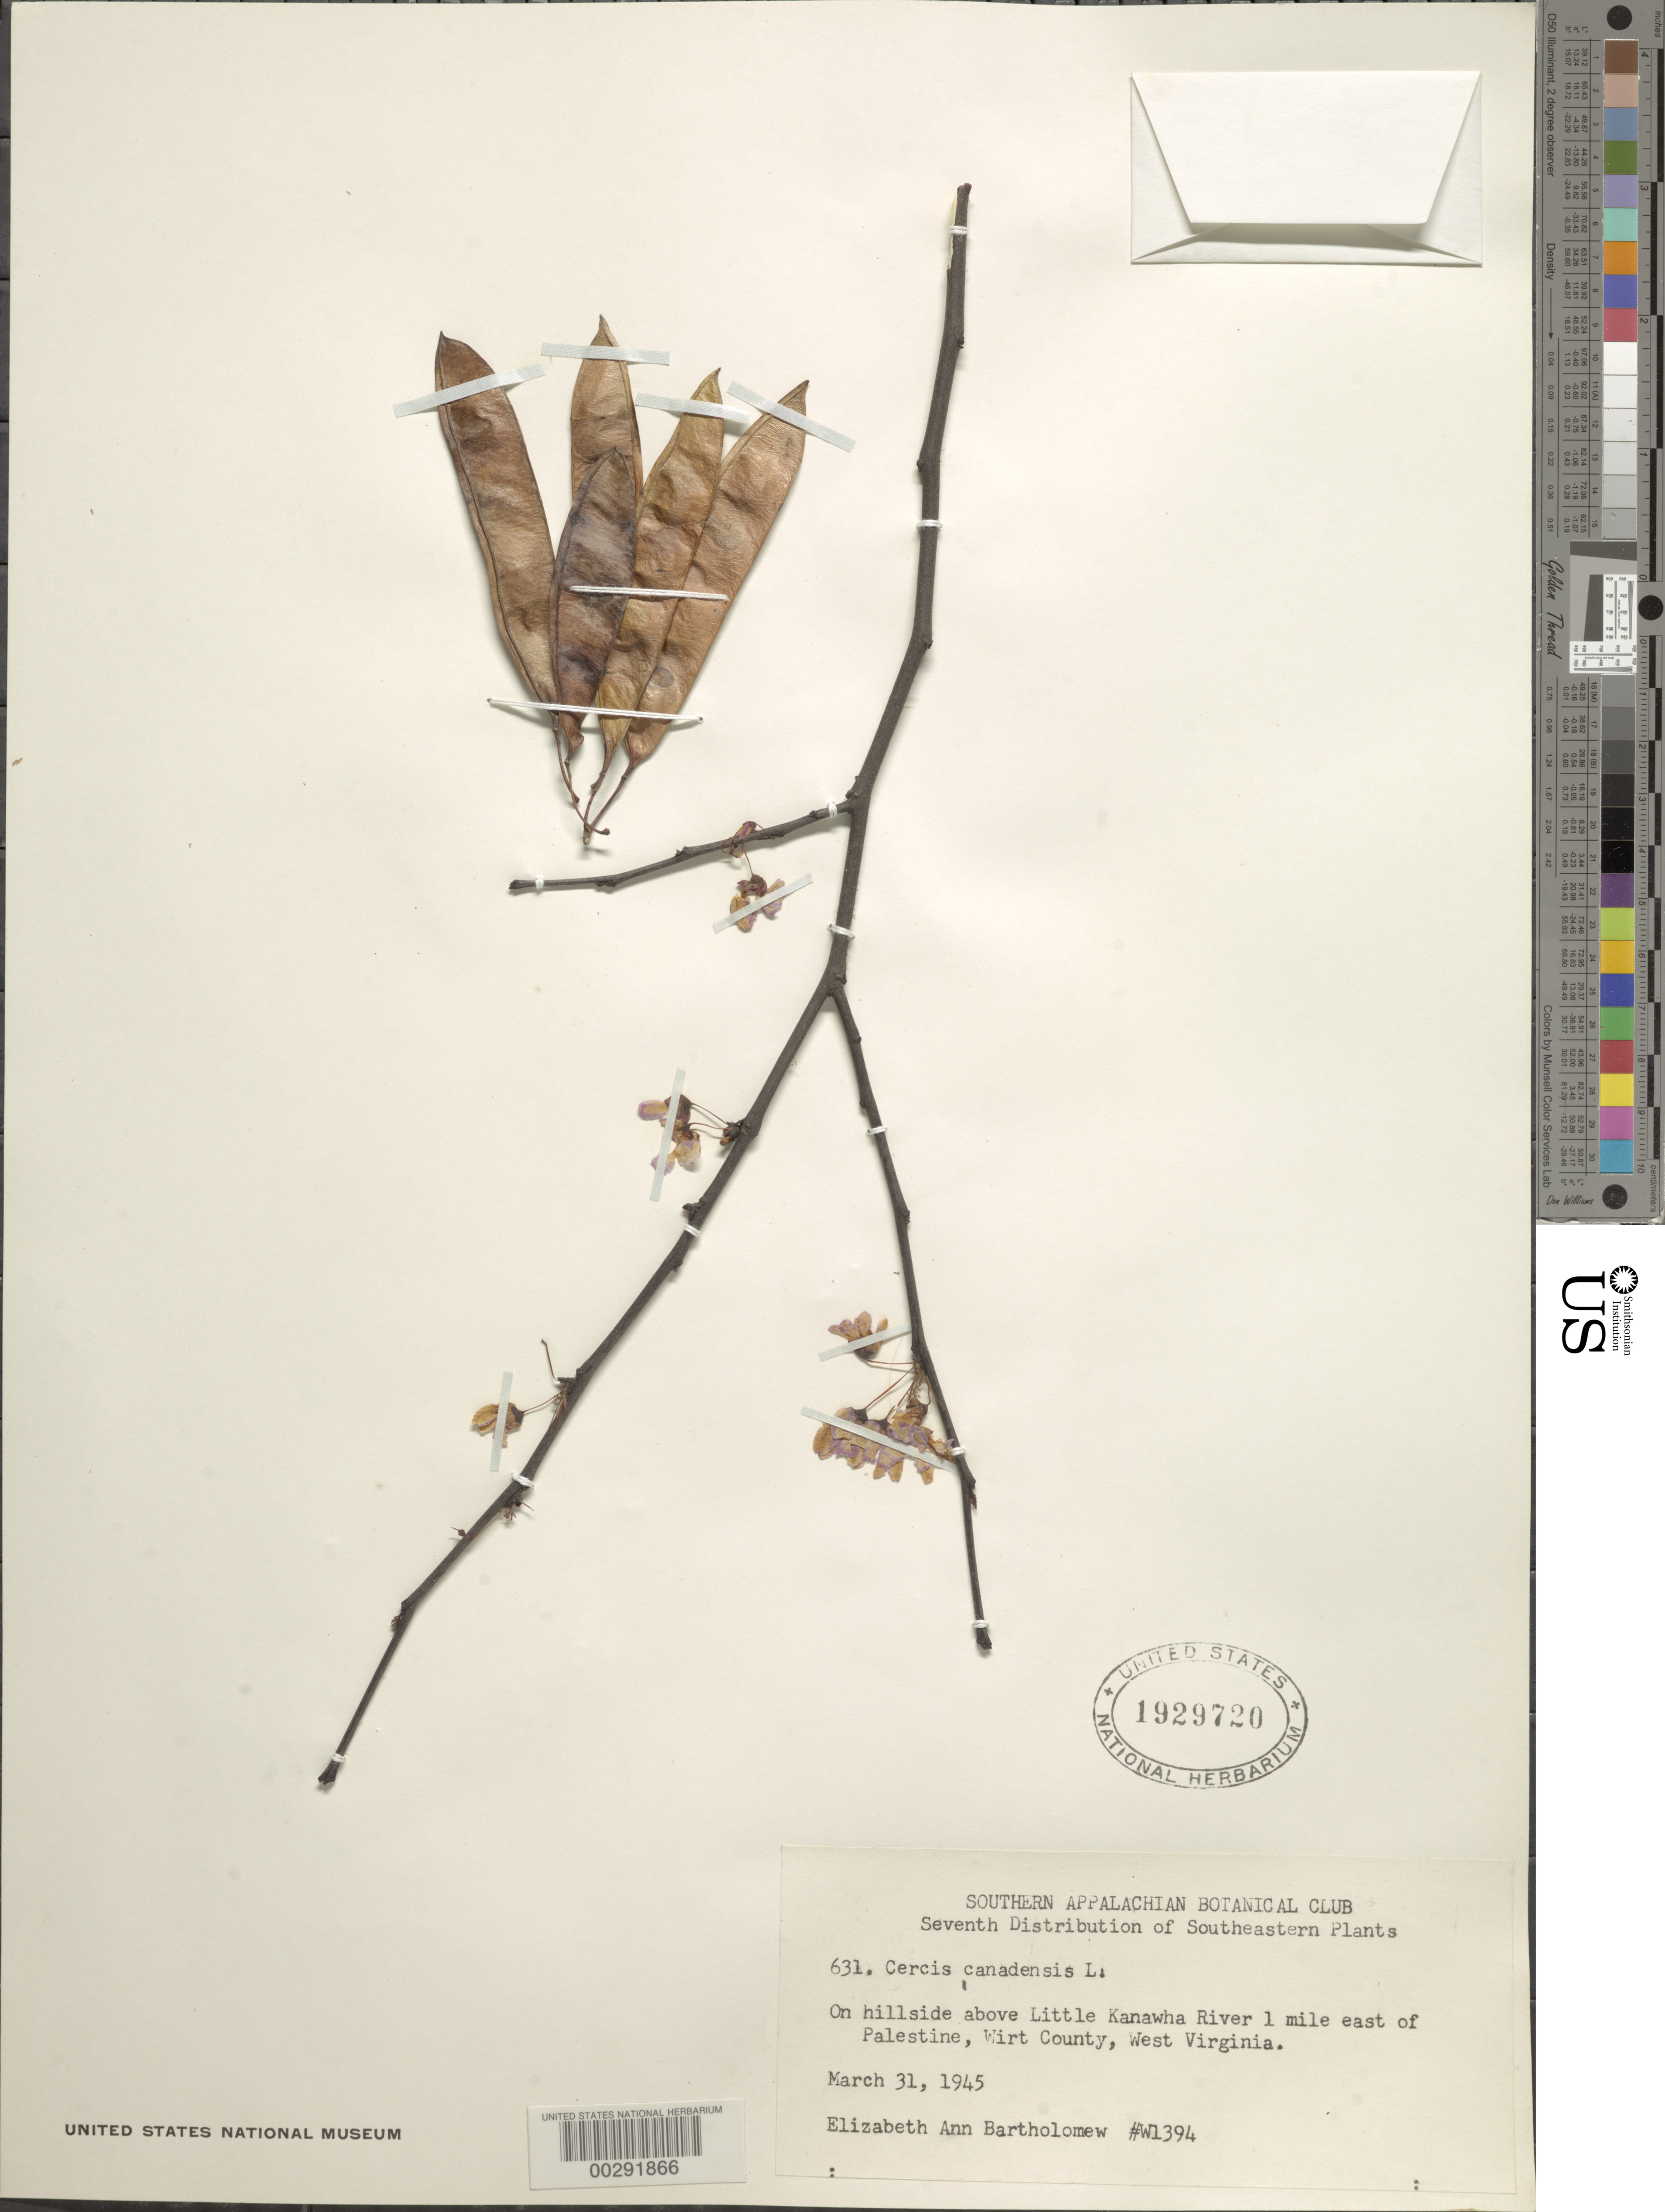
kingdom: Plantae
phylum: Tracheophyta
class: Magnoliopsida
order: Fabales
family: Fabaceae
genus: Cercis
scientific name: Cercis canadensis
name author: L.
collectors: E. Bartholomew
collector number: W1394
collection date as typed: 31 Mar 1945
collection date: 1945-03-31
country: United States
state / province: West Virginia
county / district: Wirt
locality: Above little kanawha river 1 mi e of palestine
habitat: On hillside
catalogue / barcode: US 1929720